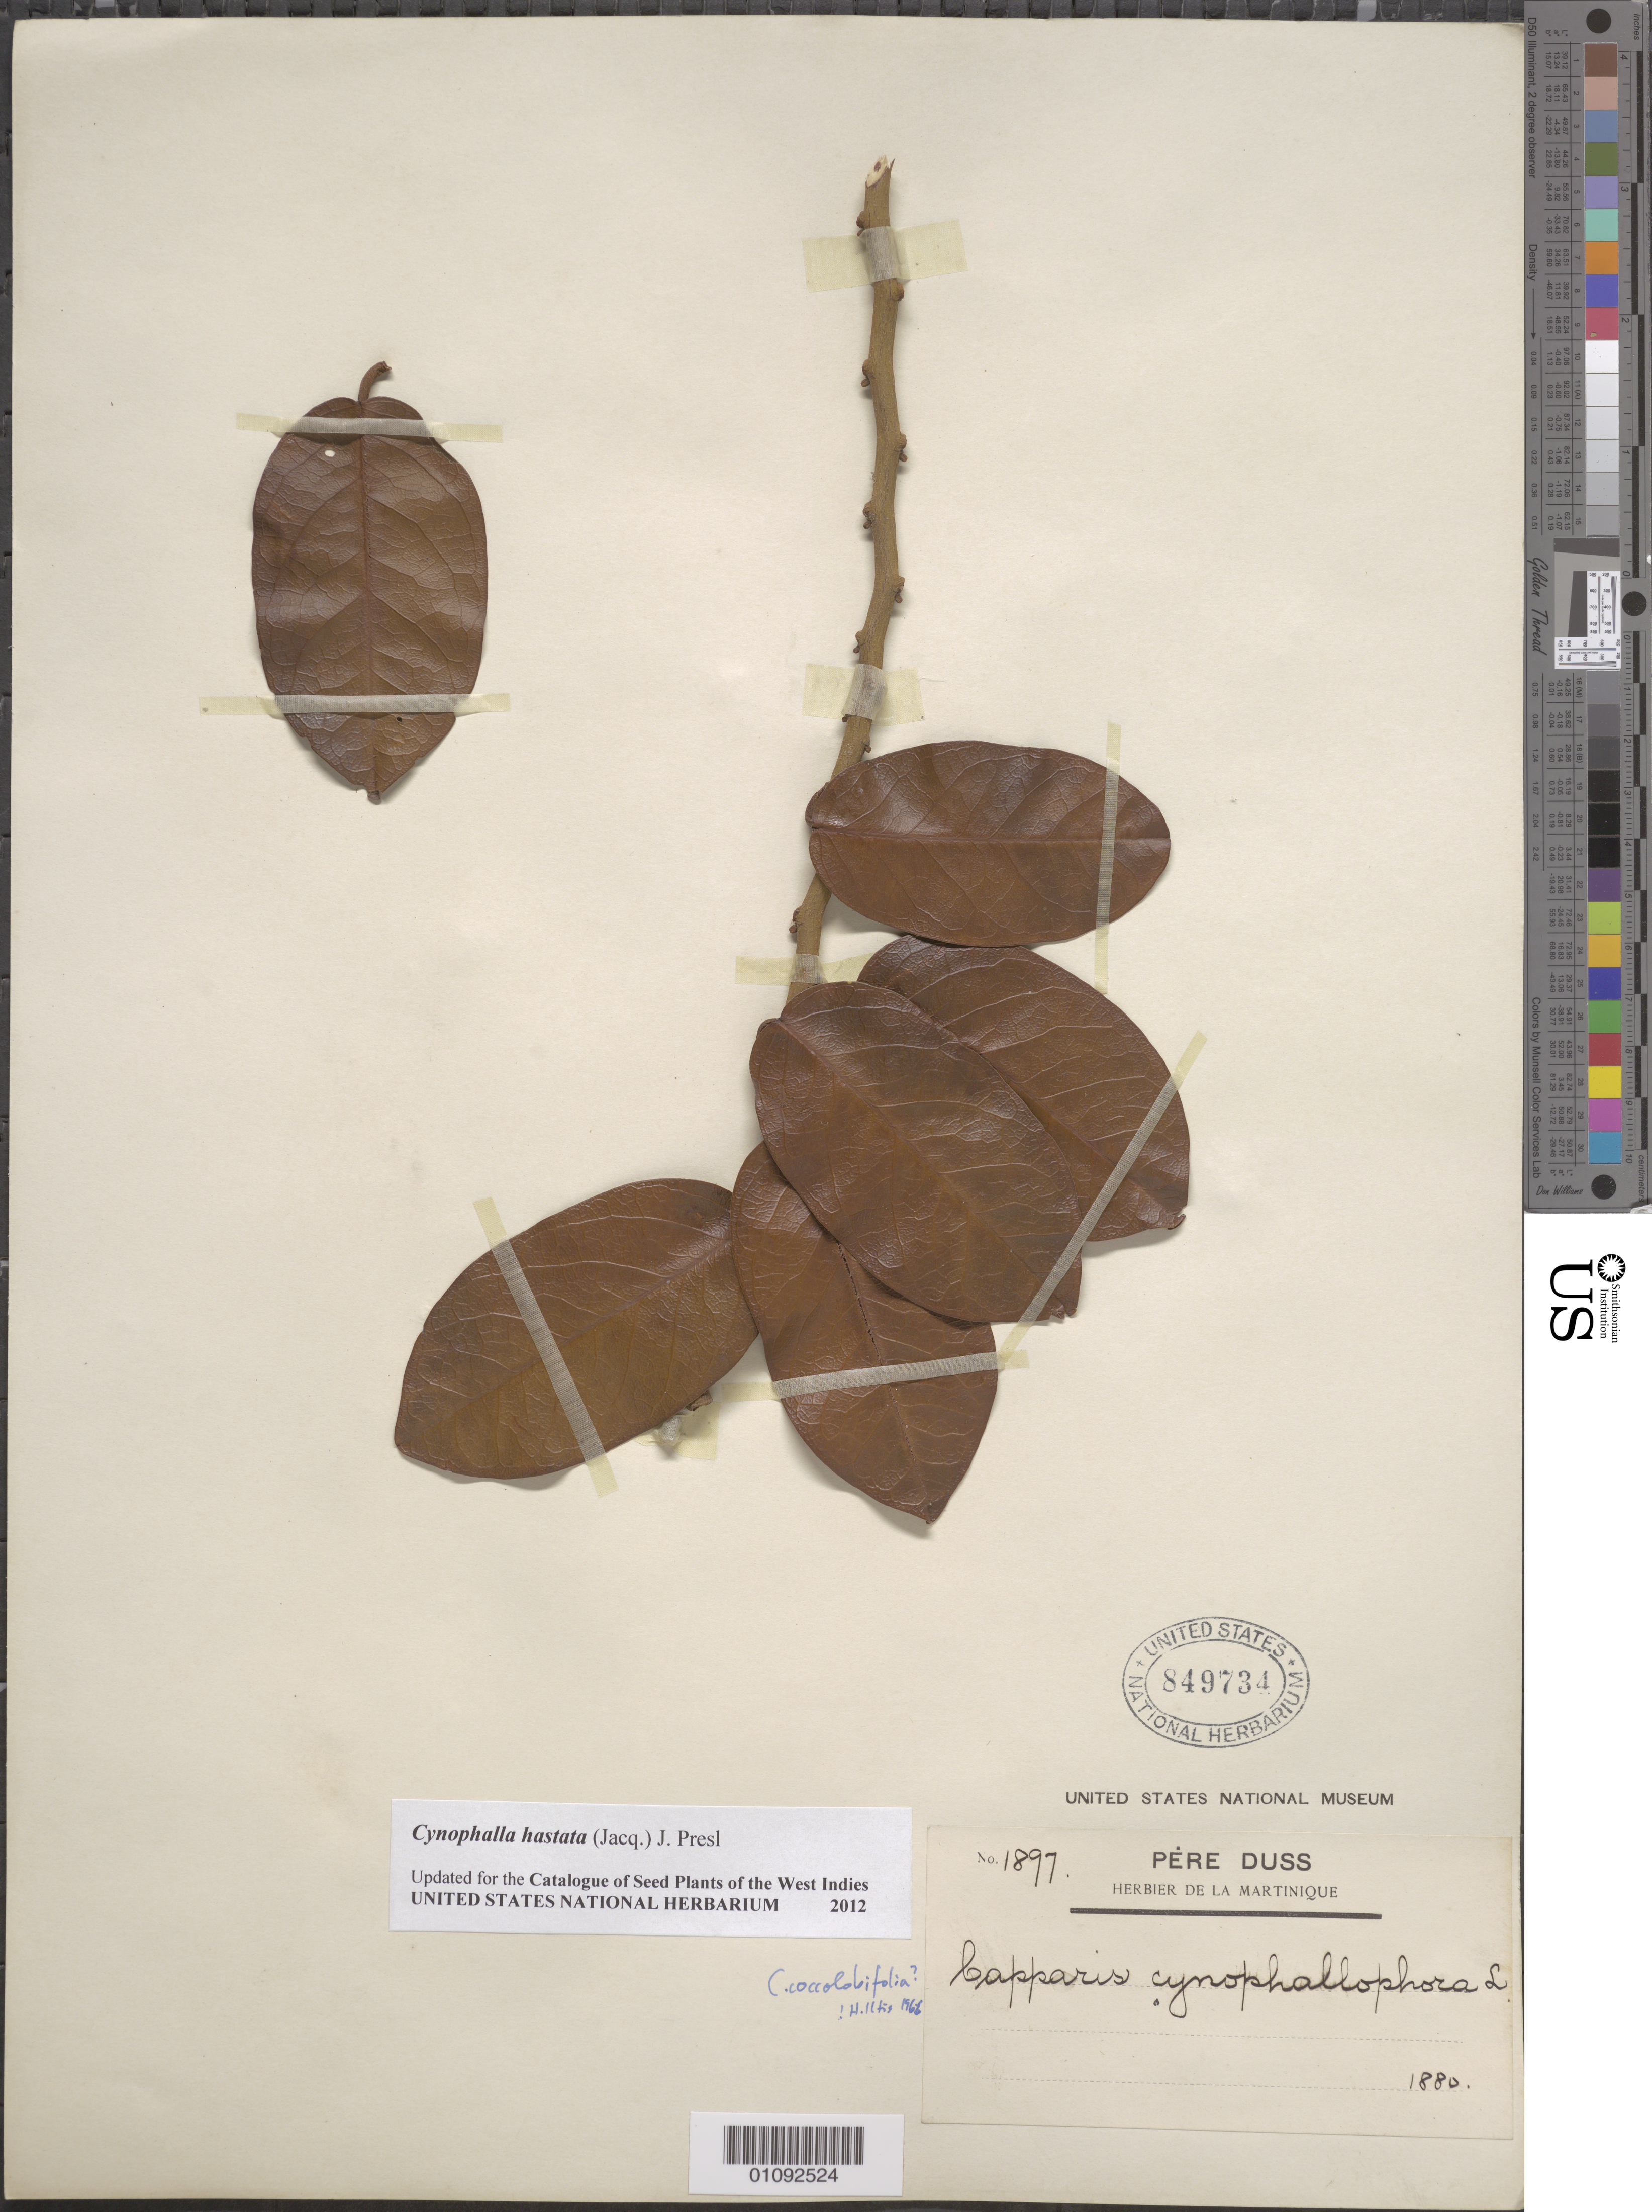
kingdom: Plantae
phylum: Tracheophyta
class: Magnoliopsida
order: Brassicales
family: Capparaceae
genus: Cynophalla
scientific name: Cynophalla hastata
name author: (Jacq.) J. Presl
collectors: Père Duss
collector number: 1897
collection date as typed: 1880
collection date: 1880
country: Martinique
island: Martinique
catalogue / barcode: US 849734